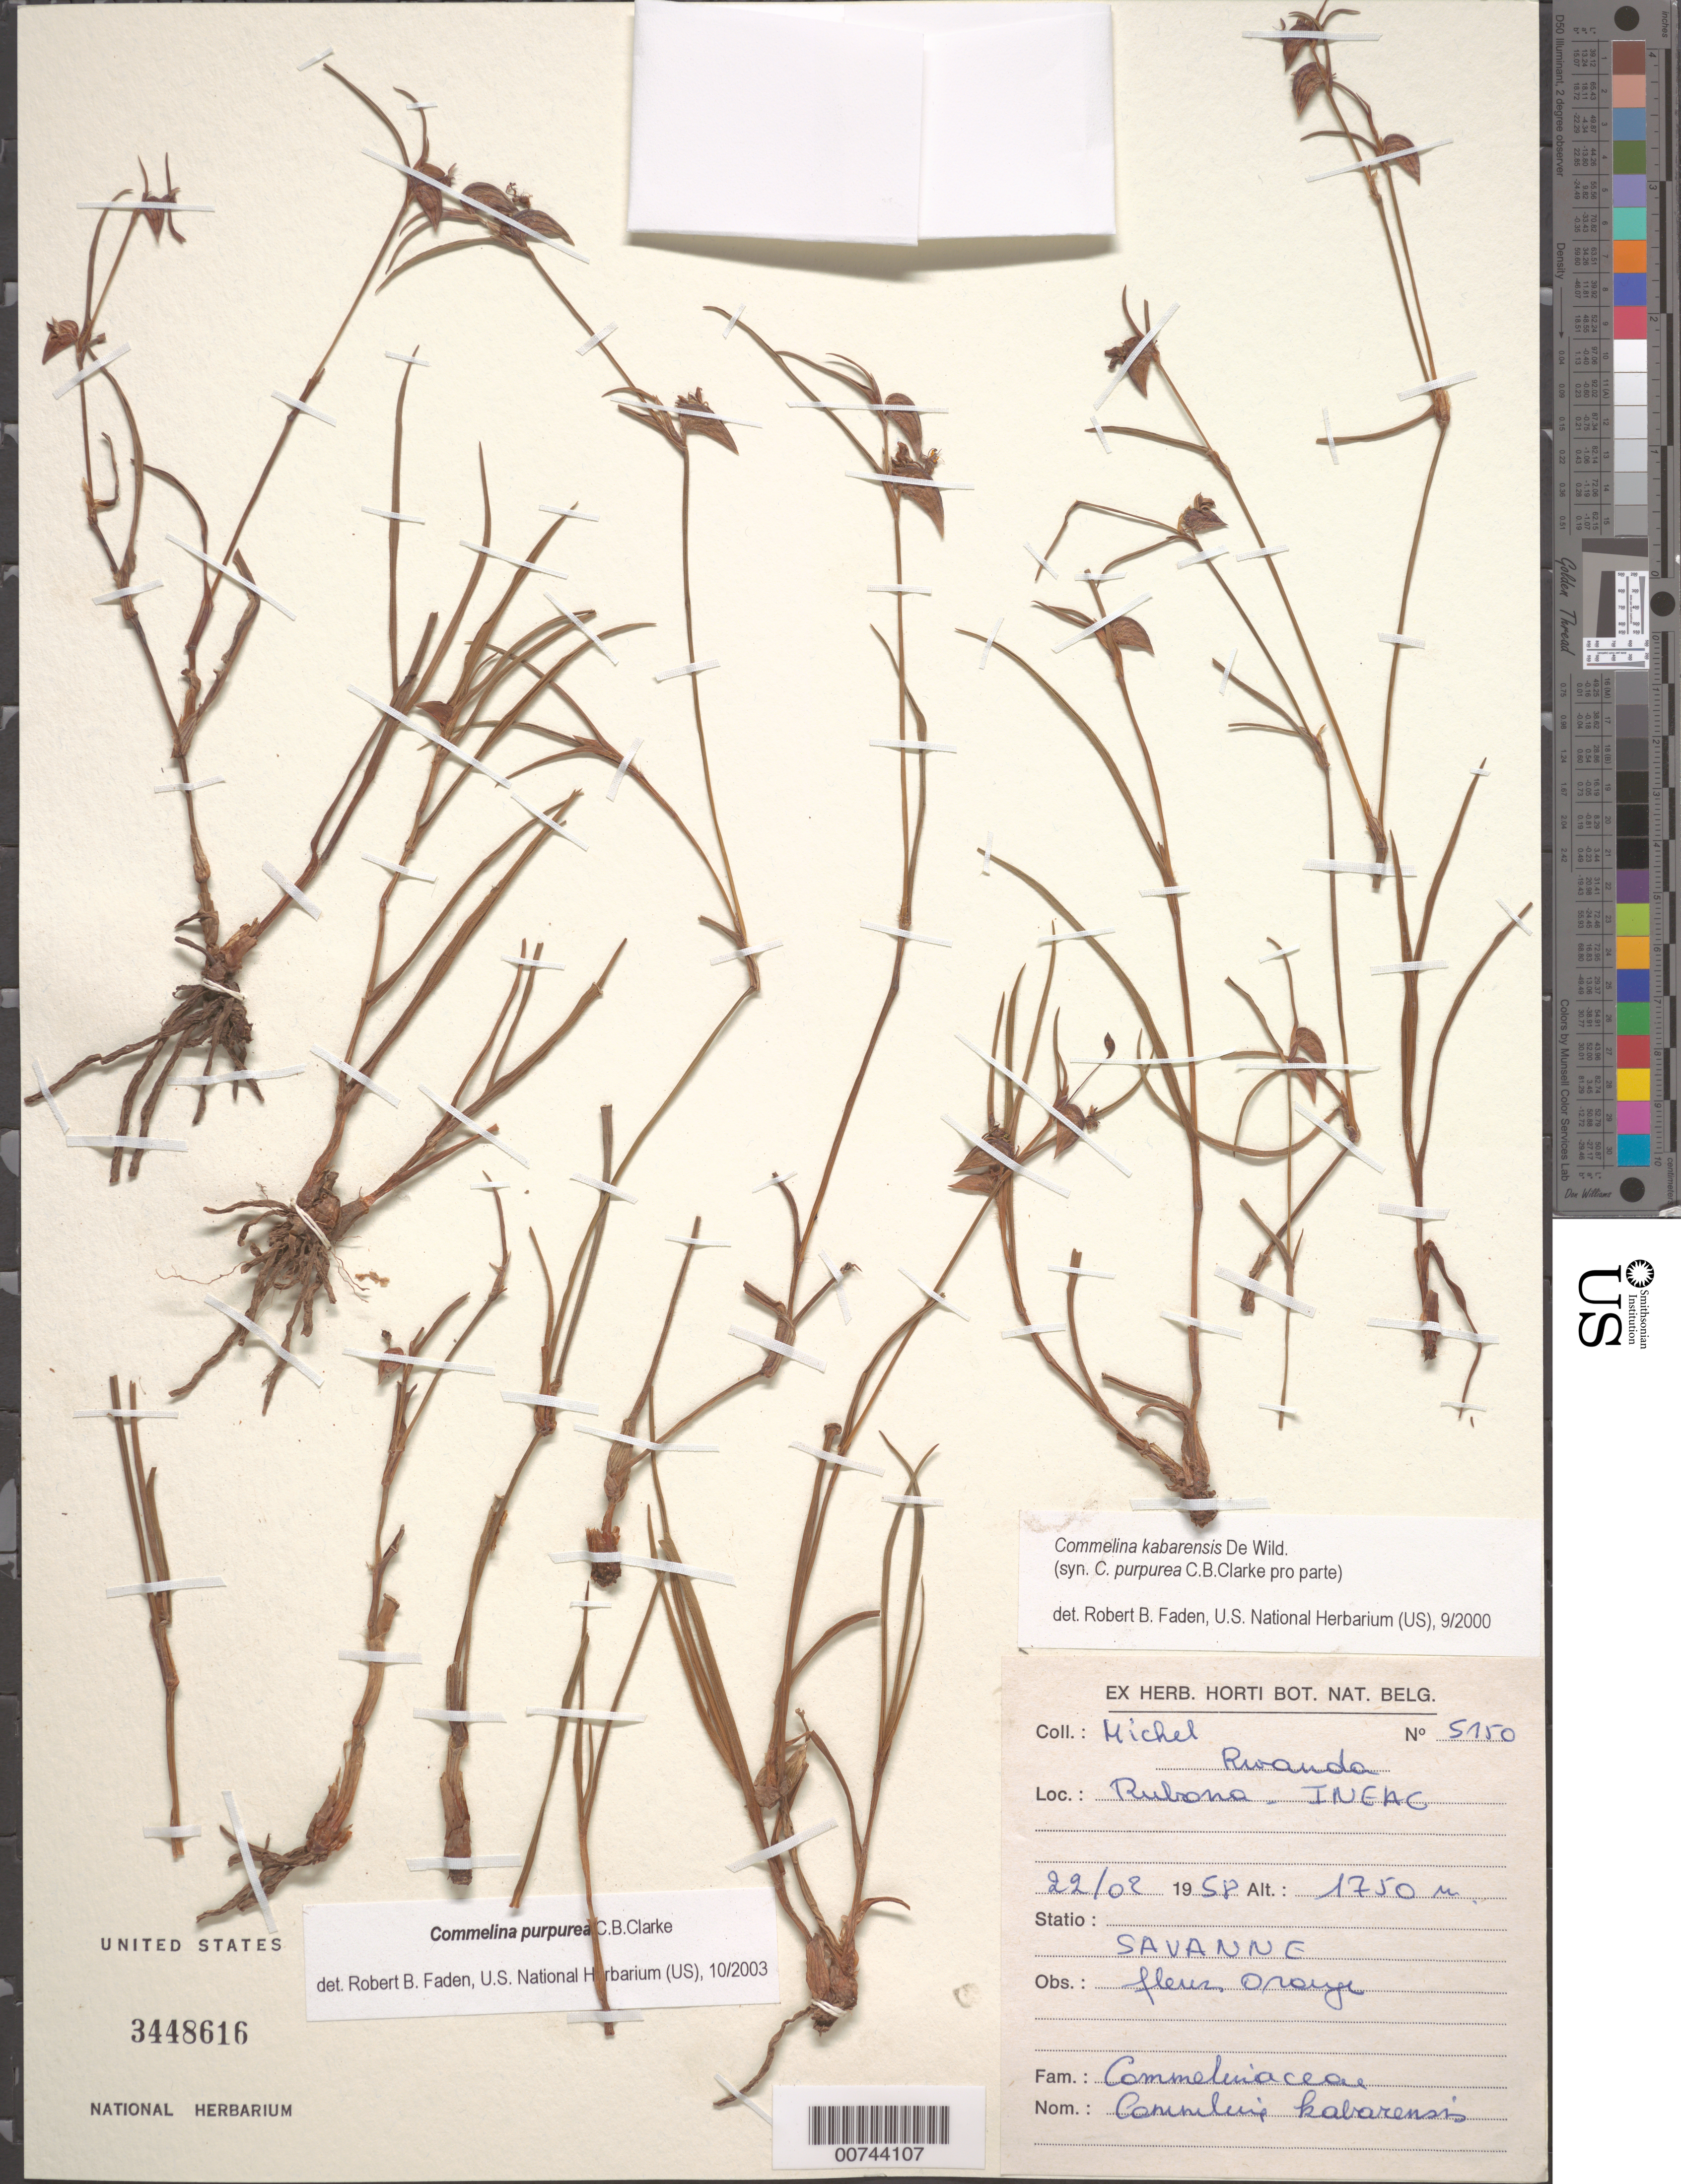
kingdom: Plantae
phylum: Tracheophyta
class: Liliopsida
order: Commelinales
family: Commelinaceae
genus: Commelina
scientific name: Commelina purpurea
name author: C.B. Clarke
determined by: Faden, Robert B., (US), Smithsonian Institution - National Museum of Natural History (UNITED STATES)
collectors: -. Michel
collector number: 5150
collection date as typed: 22 Feb 1958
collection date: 1958-02-22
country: Rwanda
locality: Rubona, Savanne.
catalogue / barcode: US 3448616